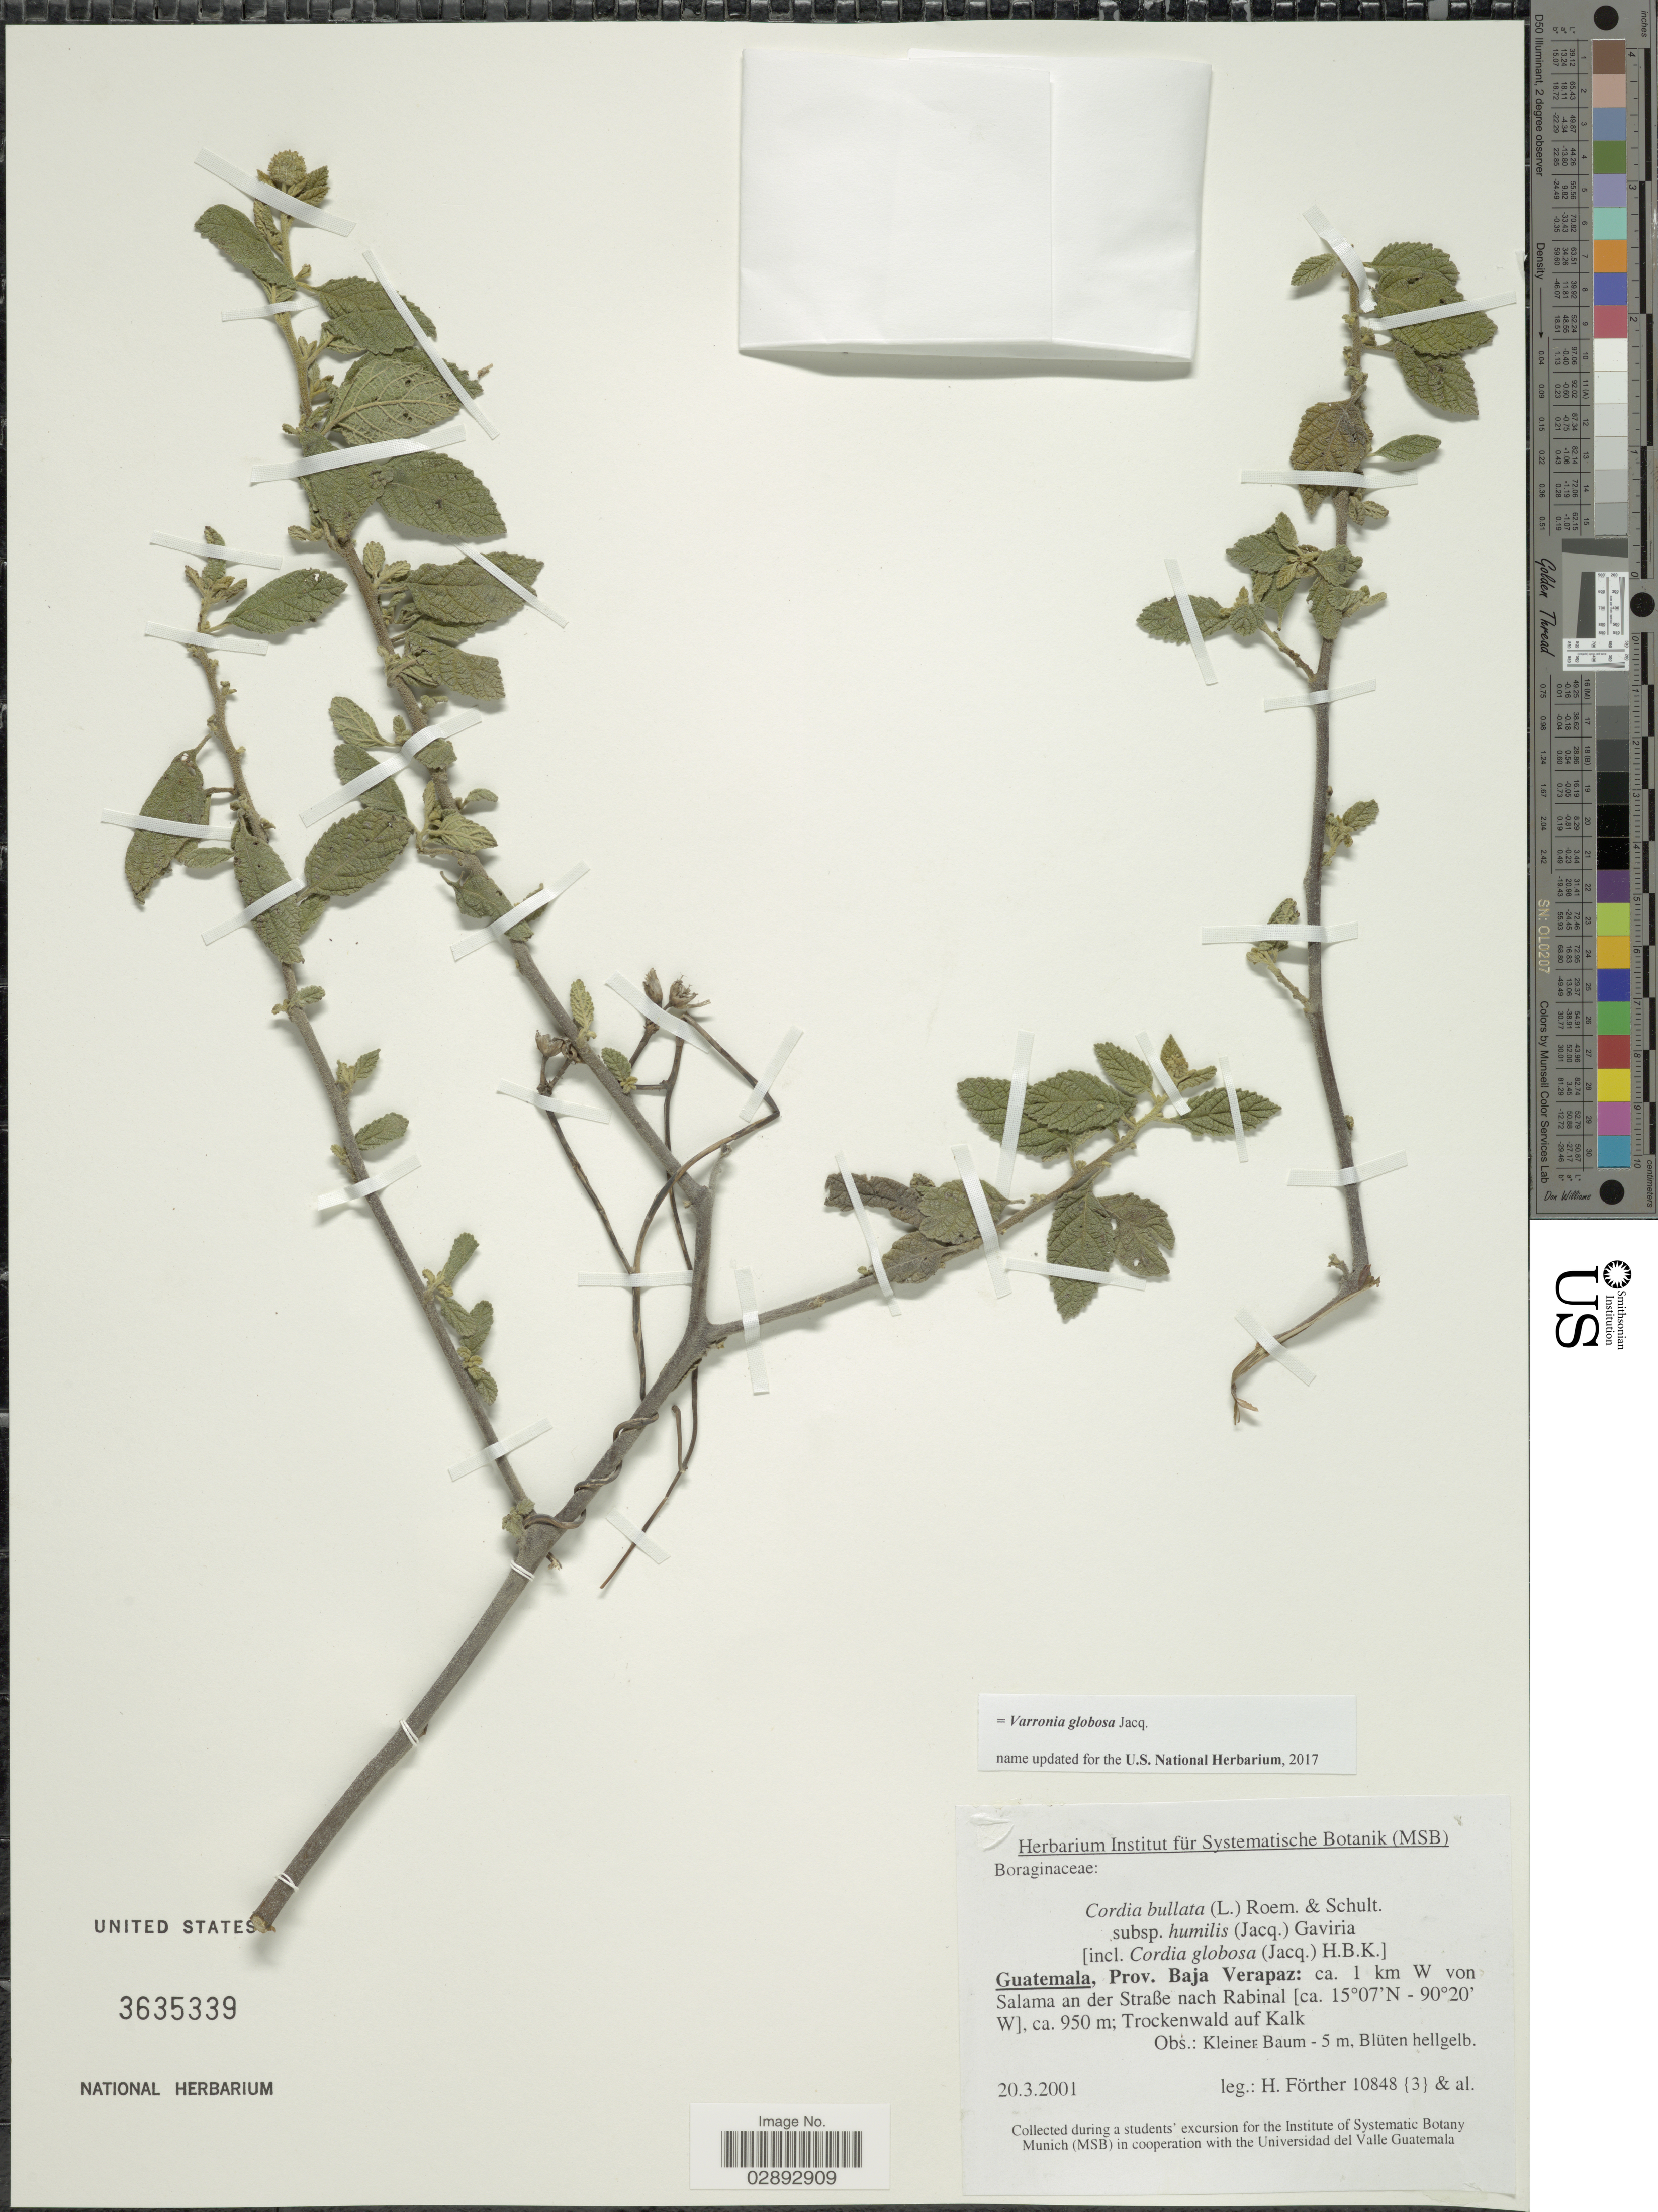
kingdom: Plantae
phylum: Tracheophyta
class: Magnoliopsida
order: Boraginales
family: Cordiaceae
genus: Varronia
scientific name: Varronia globosa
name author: Jacq.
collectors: H. Förther & et al.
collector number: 10848 {3}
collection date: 2001-03-20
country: Guatemala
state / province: Baja Verapaz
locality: Prov. Baja Verapaz: ca. 1 km W von Salama an der Straße nach Rabinal; Trockenwald auf Kalk.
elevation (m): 950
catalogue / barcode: US 3635339